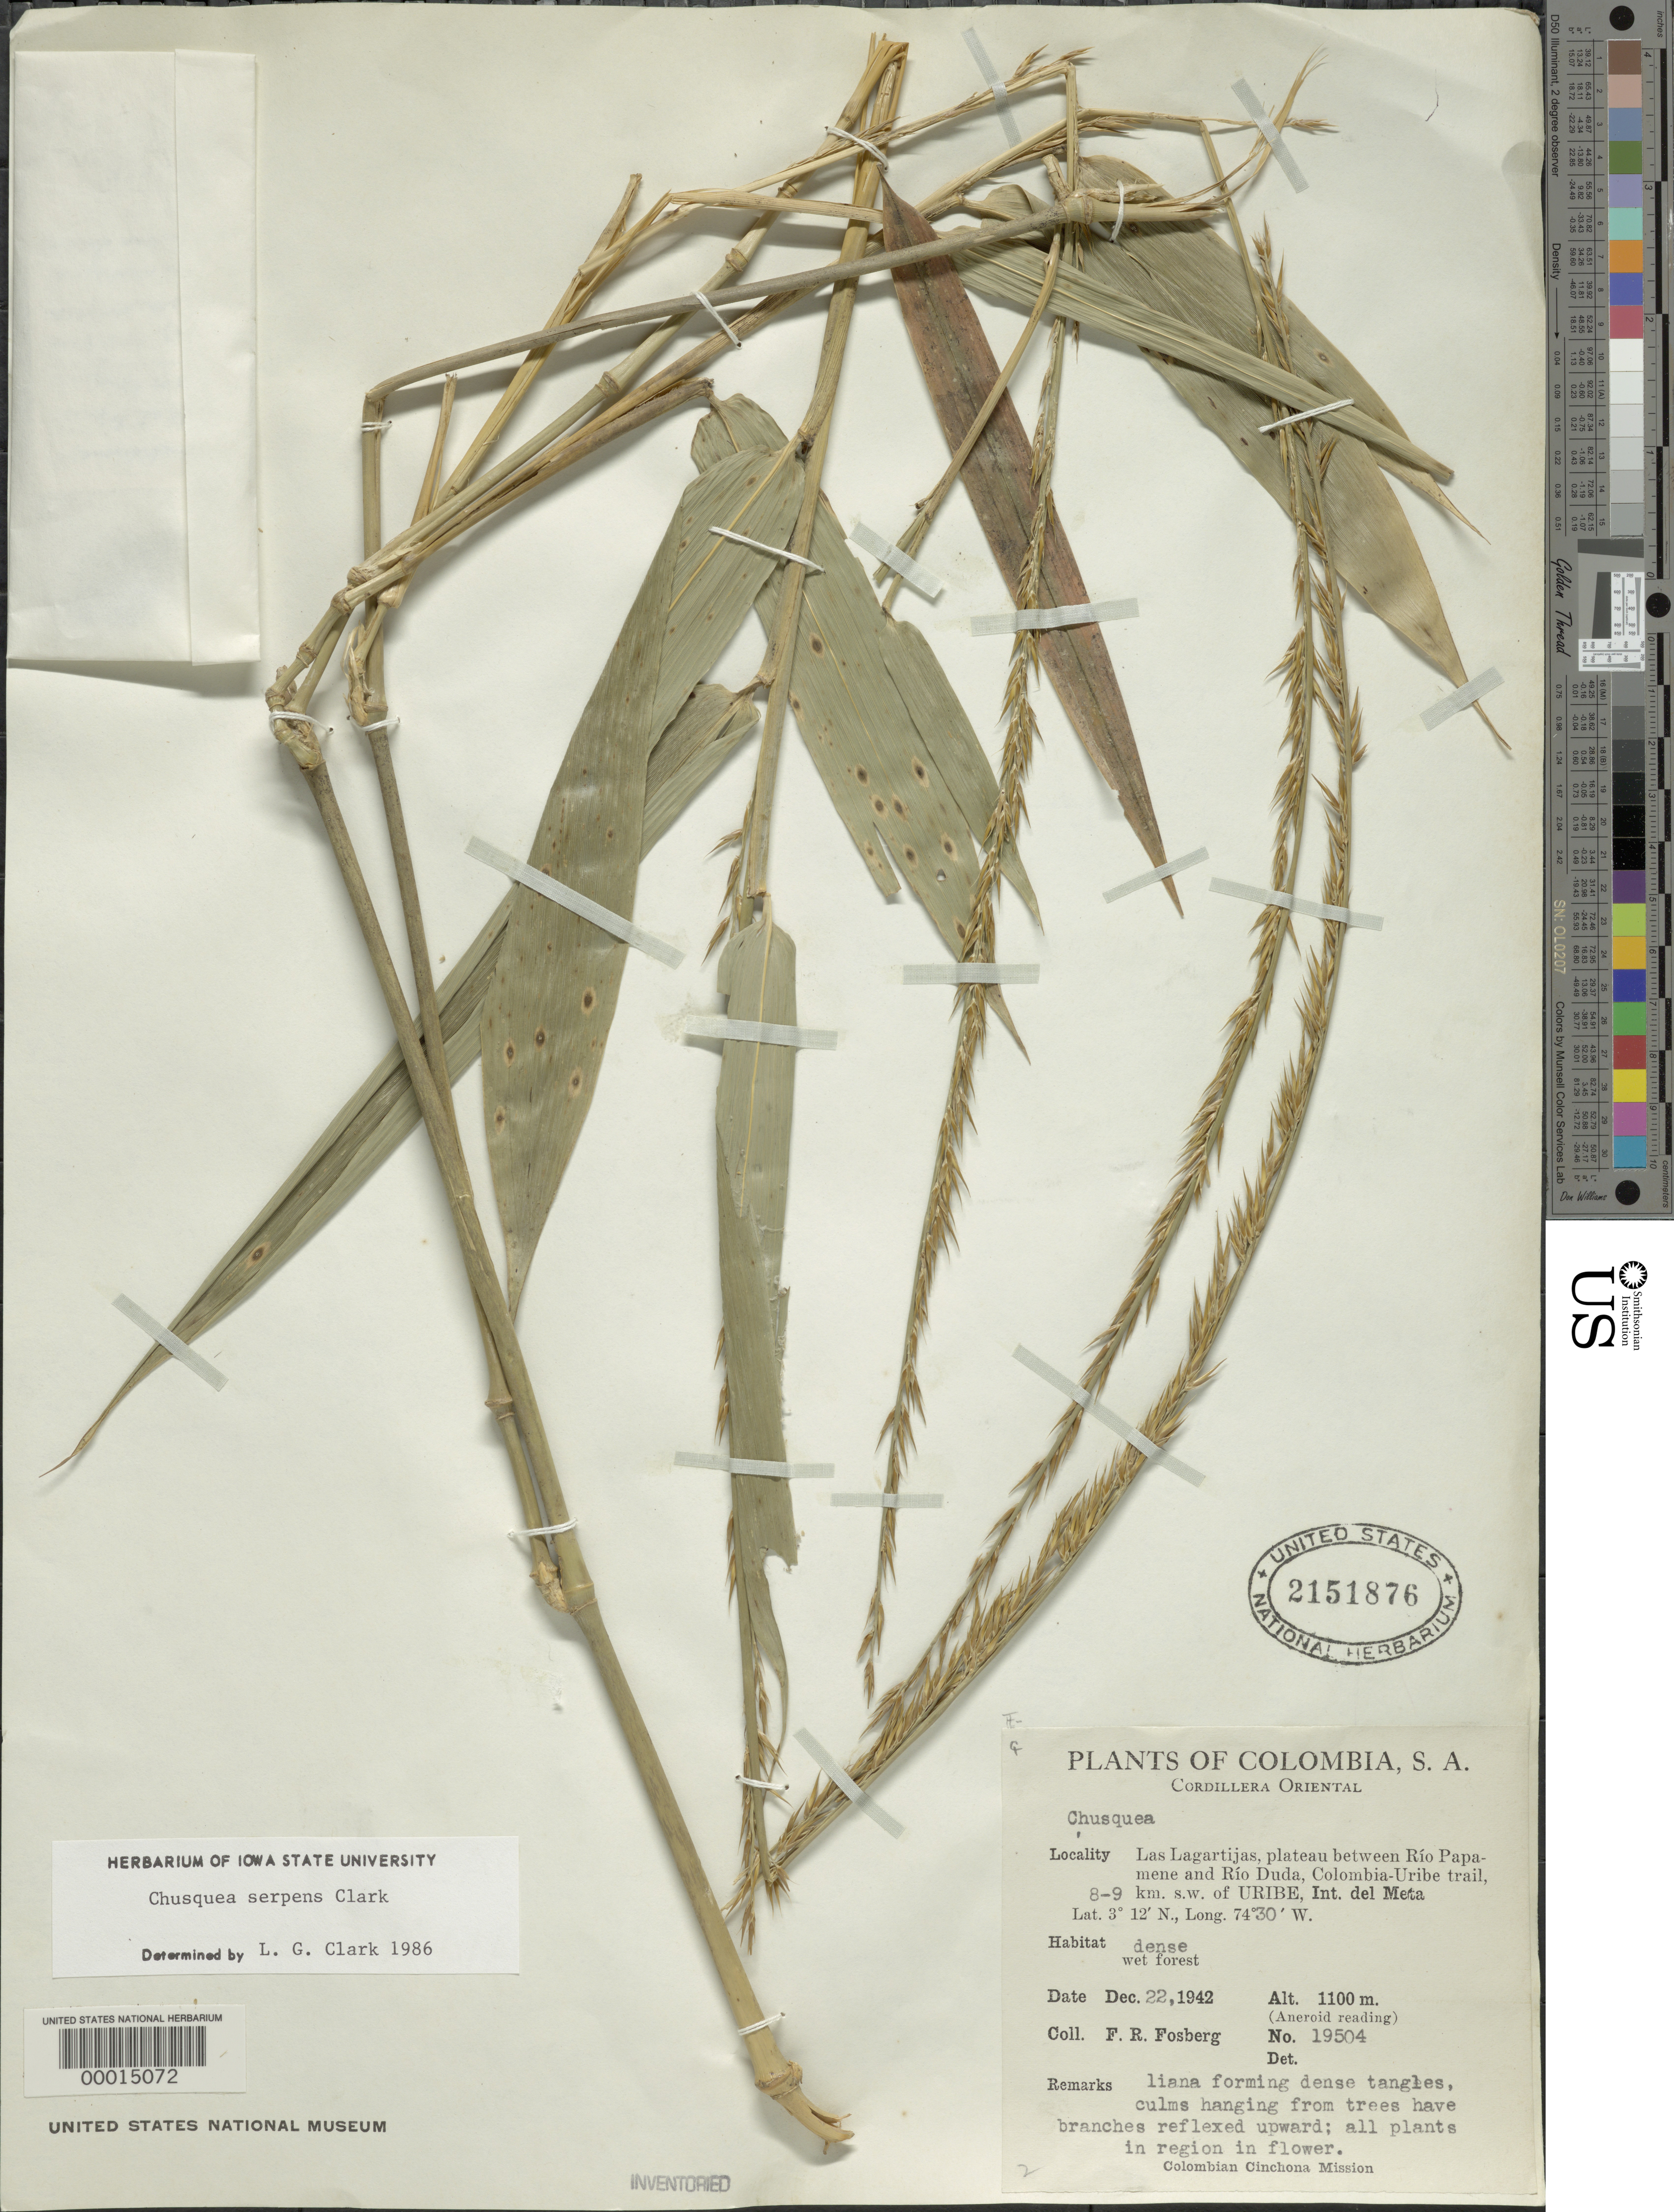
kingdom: Plantae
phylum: Tracheophyta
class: Liliopsida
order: Poales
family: Poaceae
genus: Chusquea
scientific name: Chusquea serpens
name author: L.G. Clark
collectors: F. R. Fosberg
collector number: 19504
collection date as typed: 22 Dec 1942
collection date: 1942-12-22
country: Colombia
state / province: Meta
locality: Uribe, las Lagartijas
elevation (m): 1100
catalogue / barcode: US 2151876